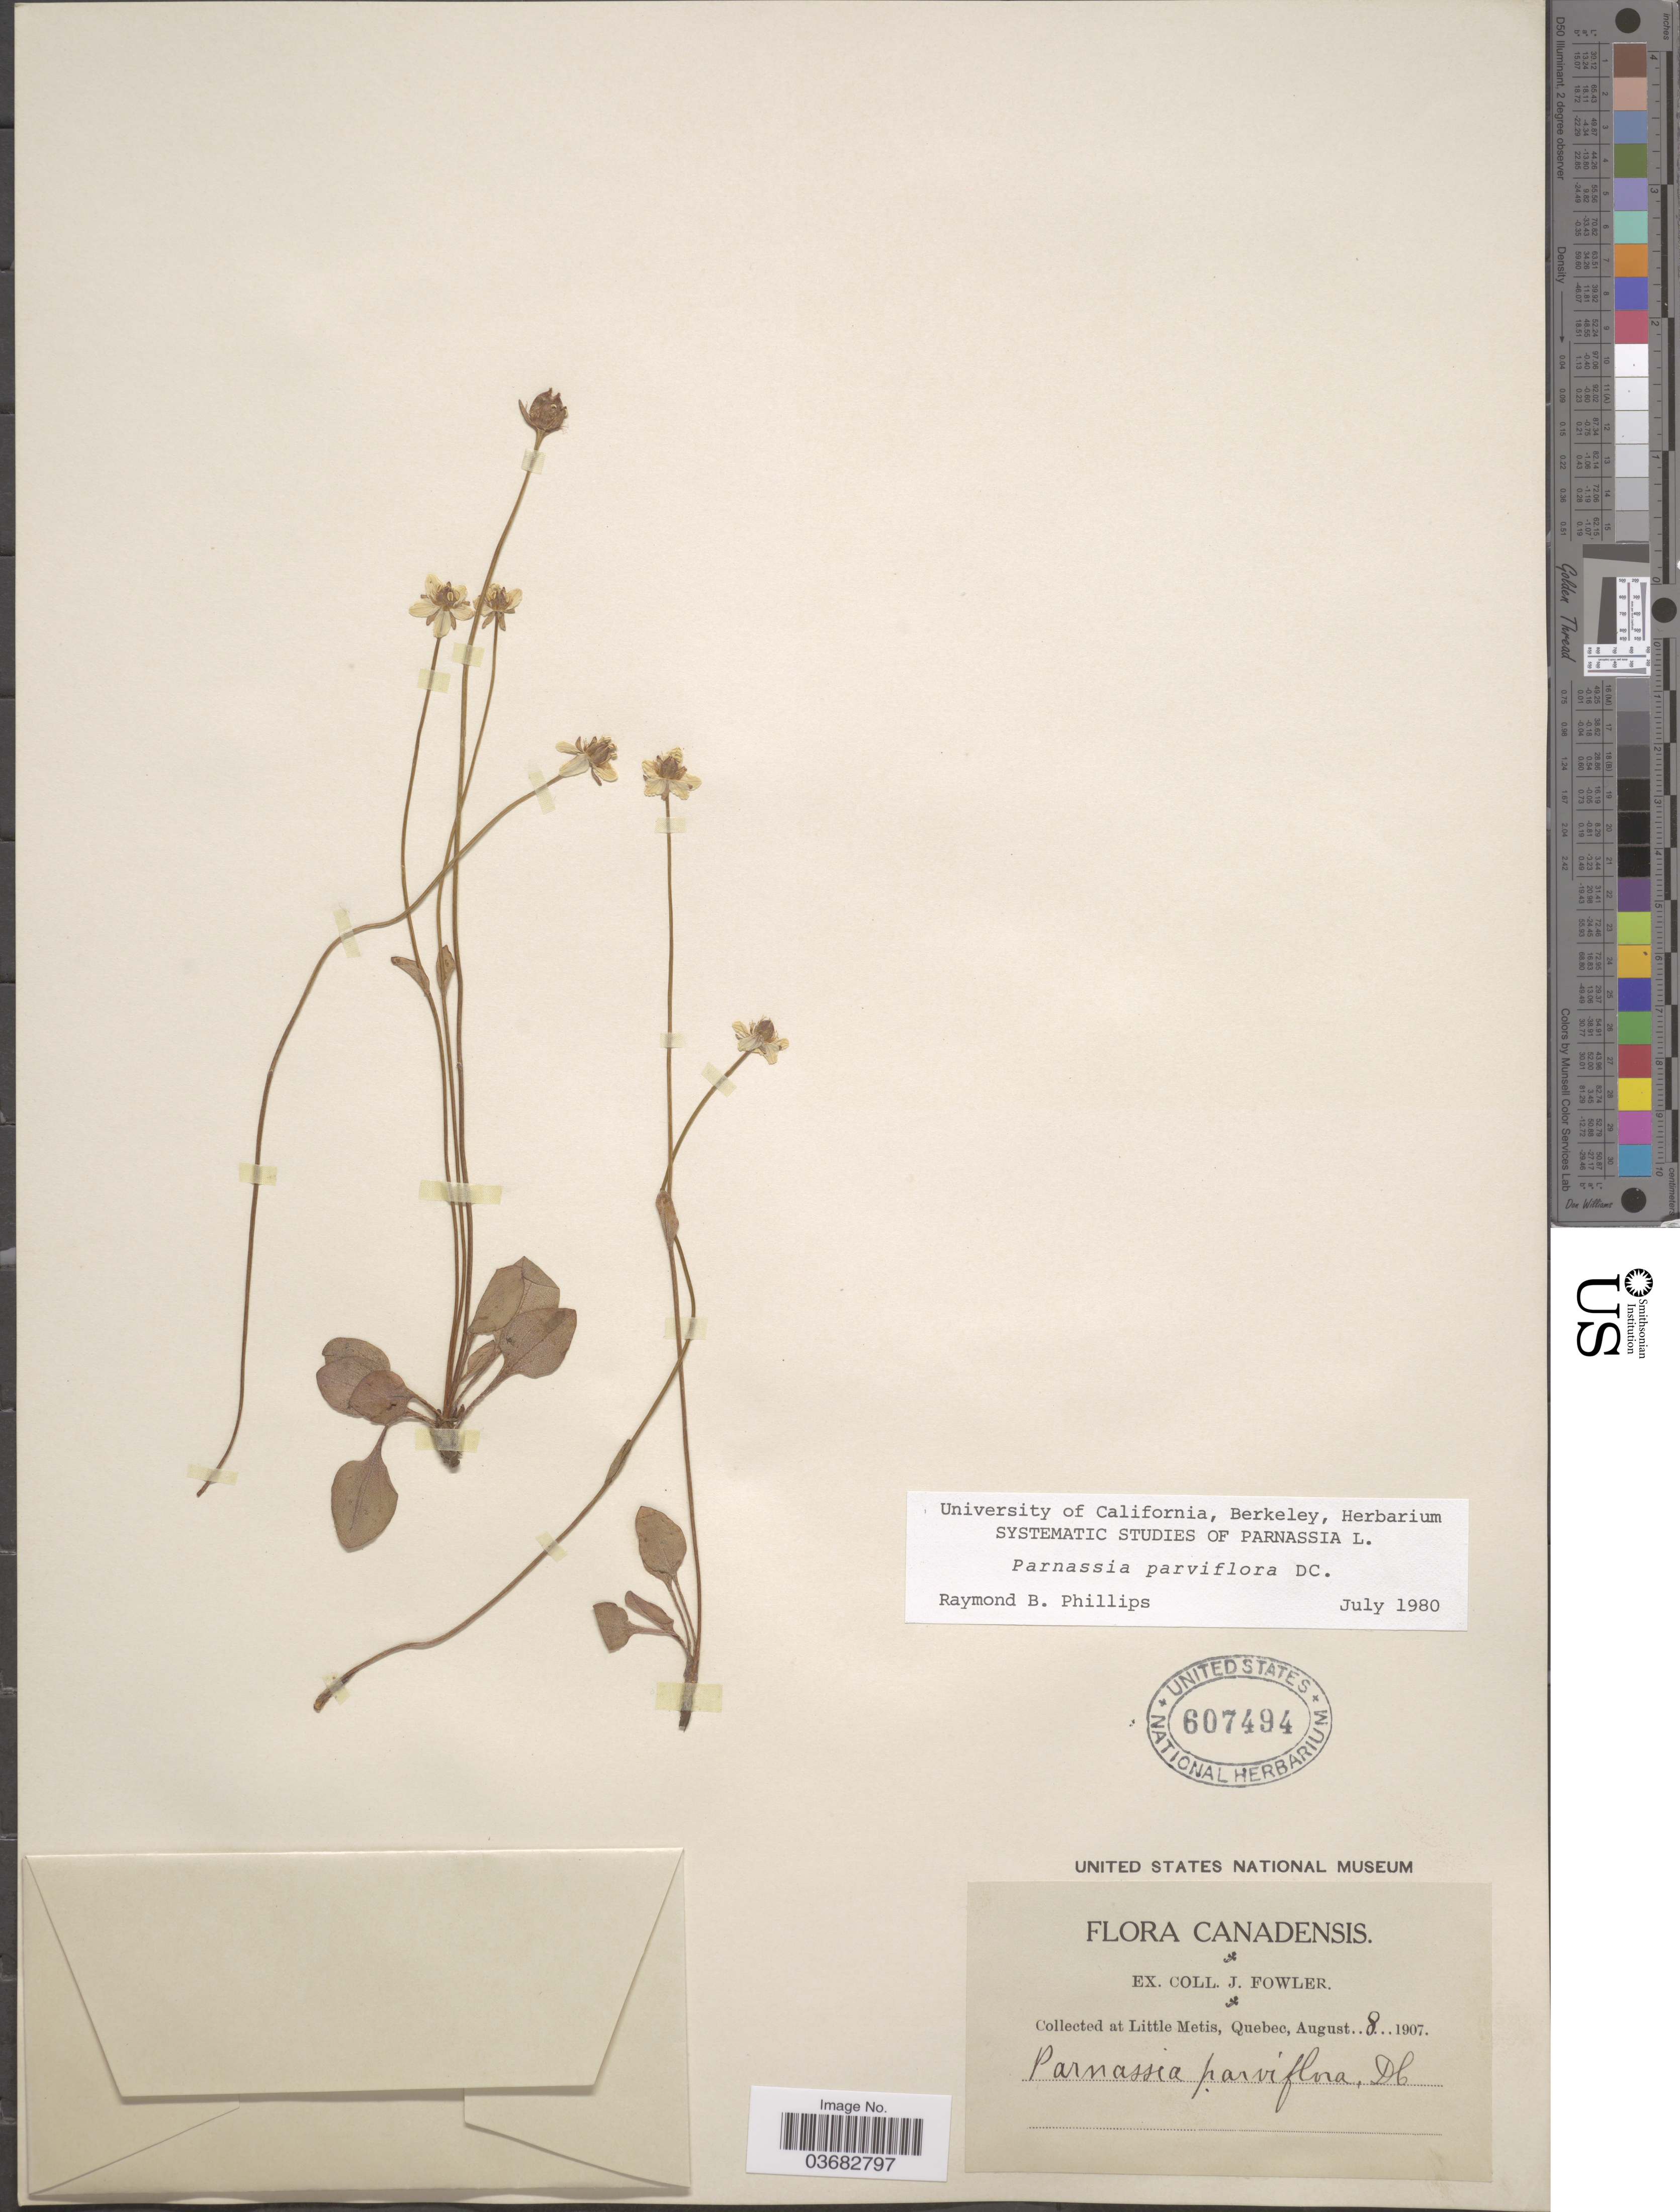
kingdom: Plantae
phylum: Tracheophyta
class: Magnoliopsida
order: Celastrales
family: Parnassiaceae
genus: Parnassia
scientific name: Parnassia parviflora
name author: DC.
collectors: J. Fowler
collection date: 1907-08-08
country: Canada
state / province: Quebec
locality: At Little Metis.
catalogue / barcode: US 607494